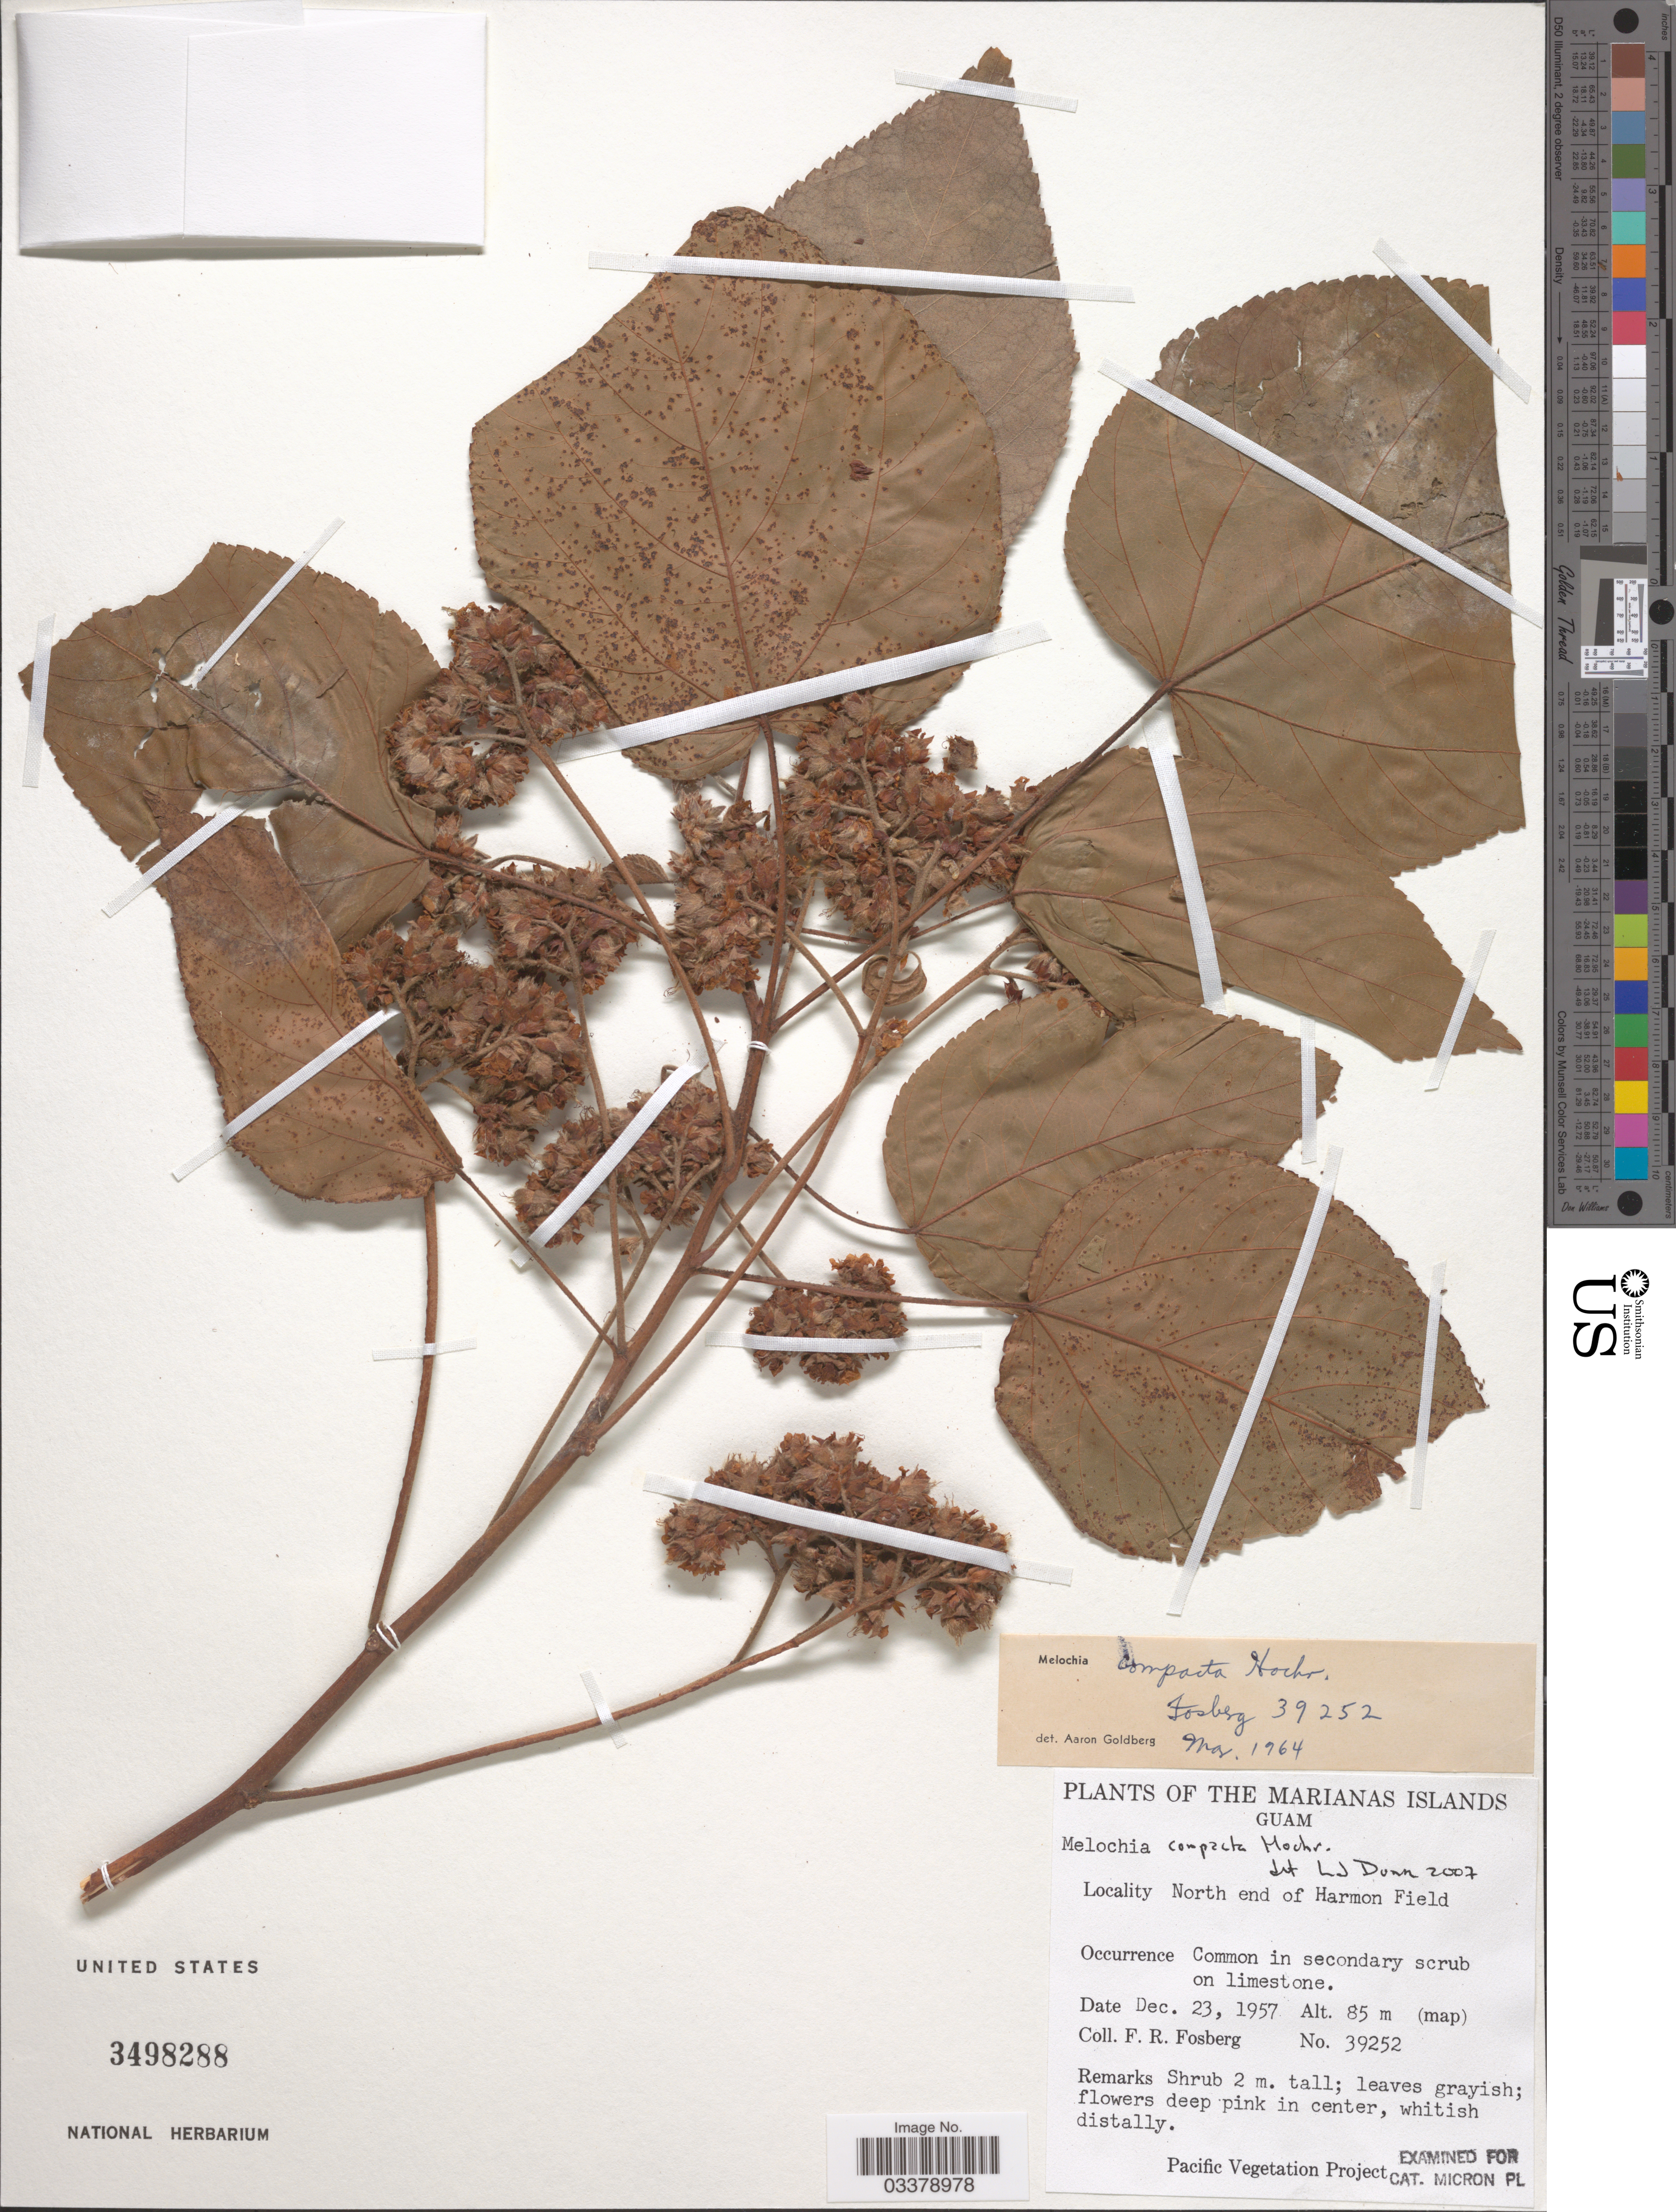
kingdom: Plantae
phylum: Tracheophyta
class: Magnoliopsida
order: Malvales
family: Malvaceae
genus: Melochia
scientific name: Melochia compacta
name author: Hochr.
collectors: F. R. Fosberg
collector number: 39252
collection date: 1957-12-23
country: Guam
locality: The Marianas Islands, North end of Harmon Field.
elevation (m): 85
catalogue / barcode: US 3498288